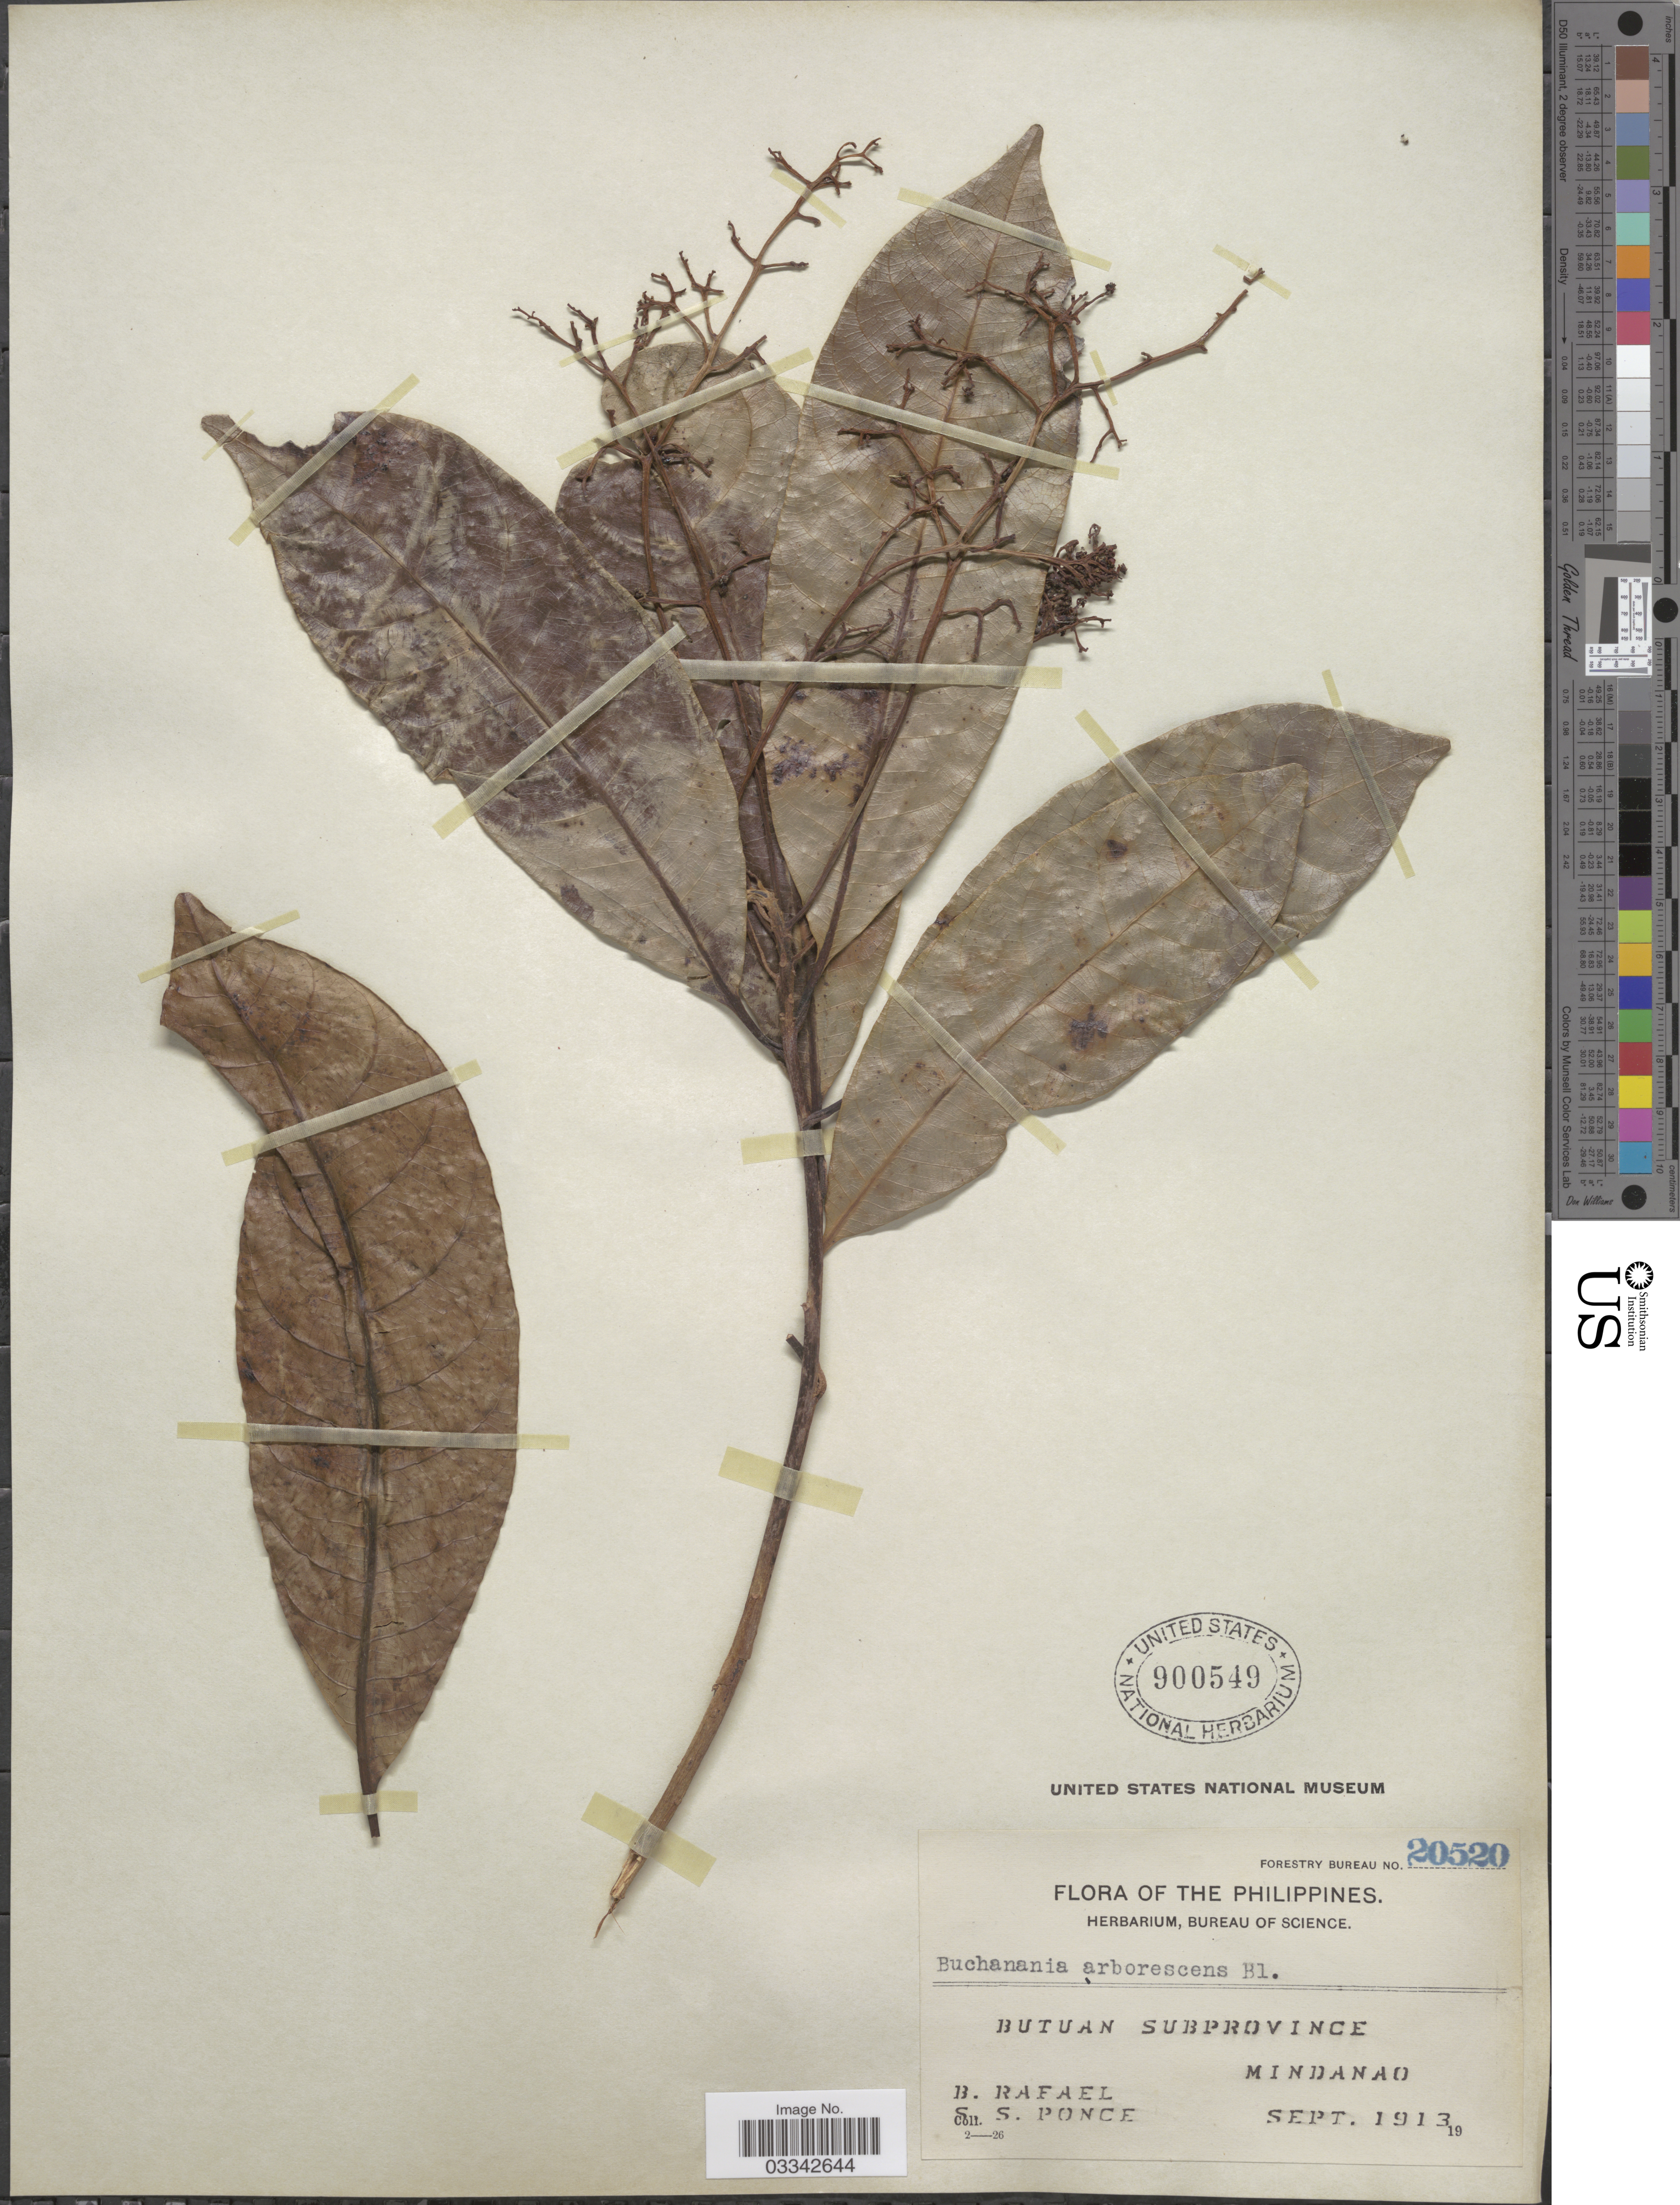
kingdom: Plantae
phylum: Tracheophyta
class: Magnoliopsida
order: Sapindales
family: Anacardiaceae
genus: Buchanania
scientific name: Buchanania arborescens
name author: (Blume) Blume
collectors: B. Rafael & S. Ponce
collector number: Forestry Bureau 20520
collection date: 1913-09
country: Philippines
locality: Butuan Subprovince, Mindanao.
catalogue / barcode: US 900549